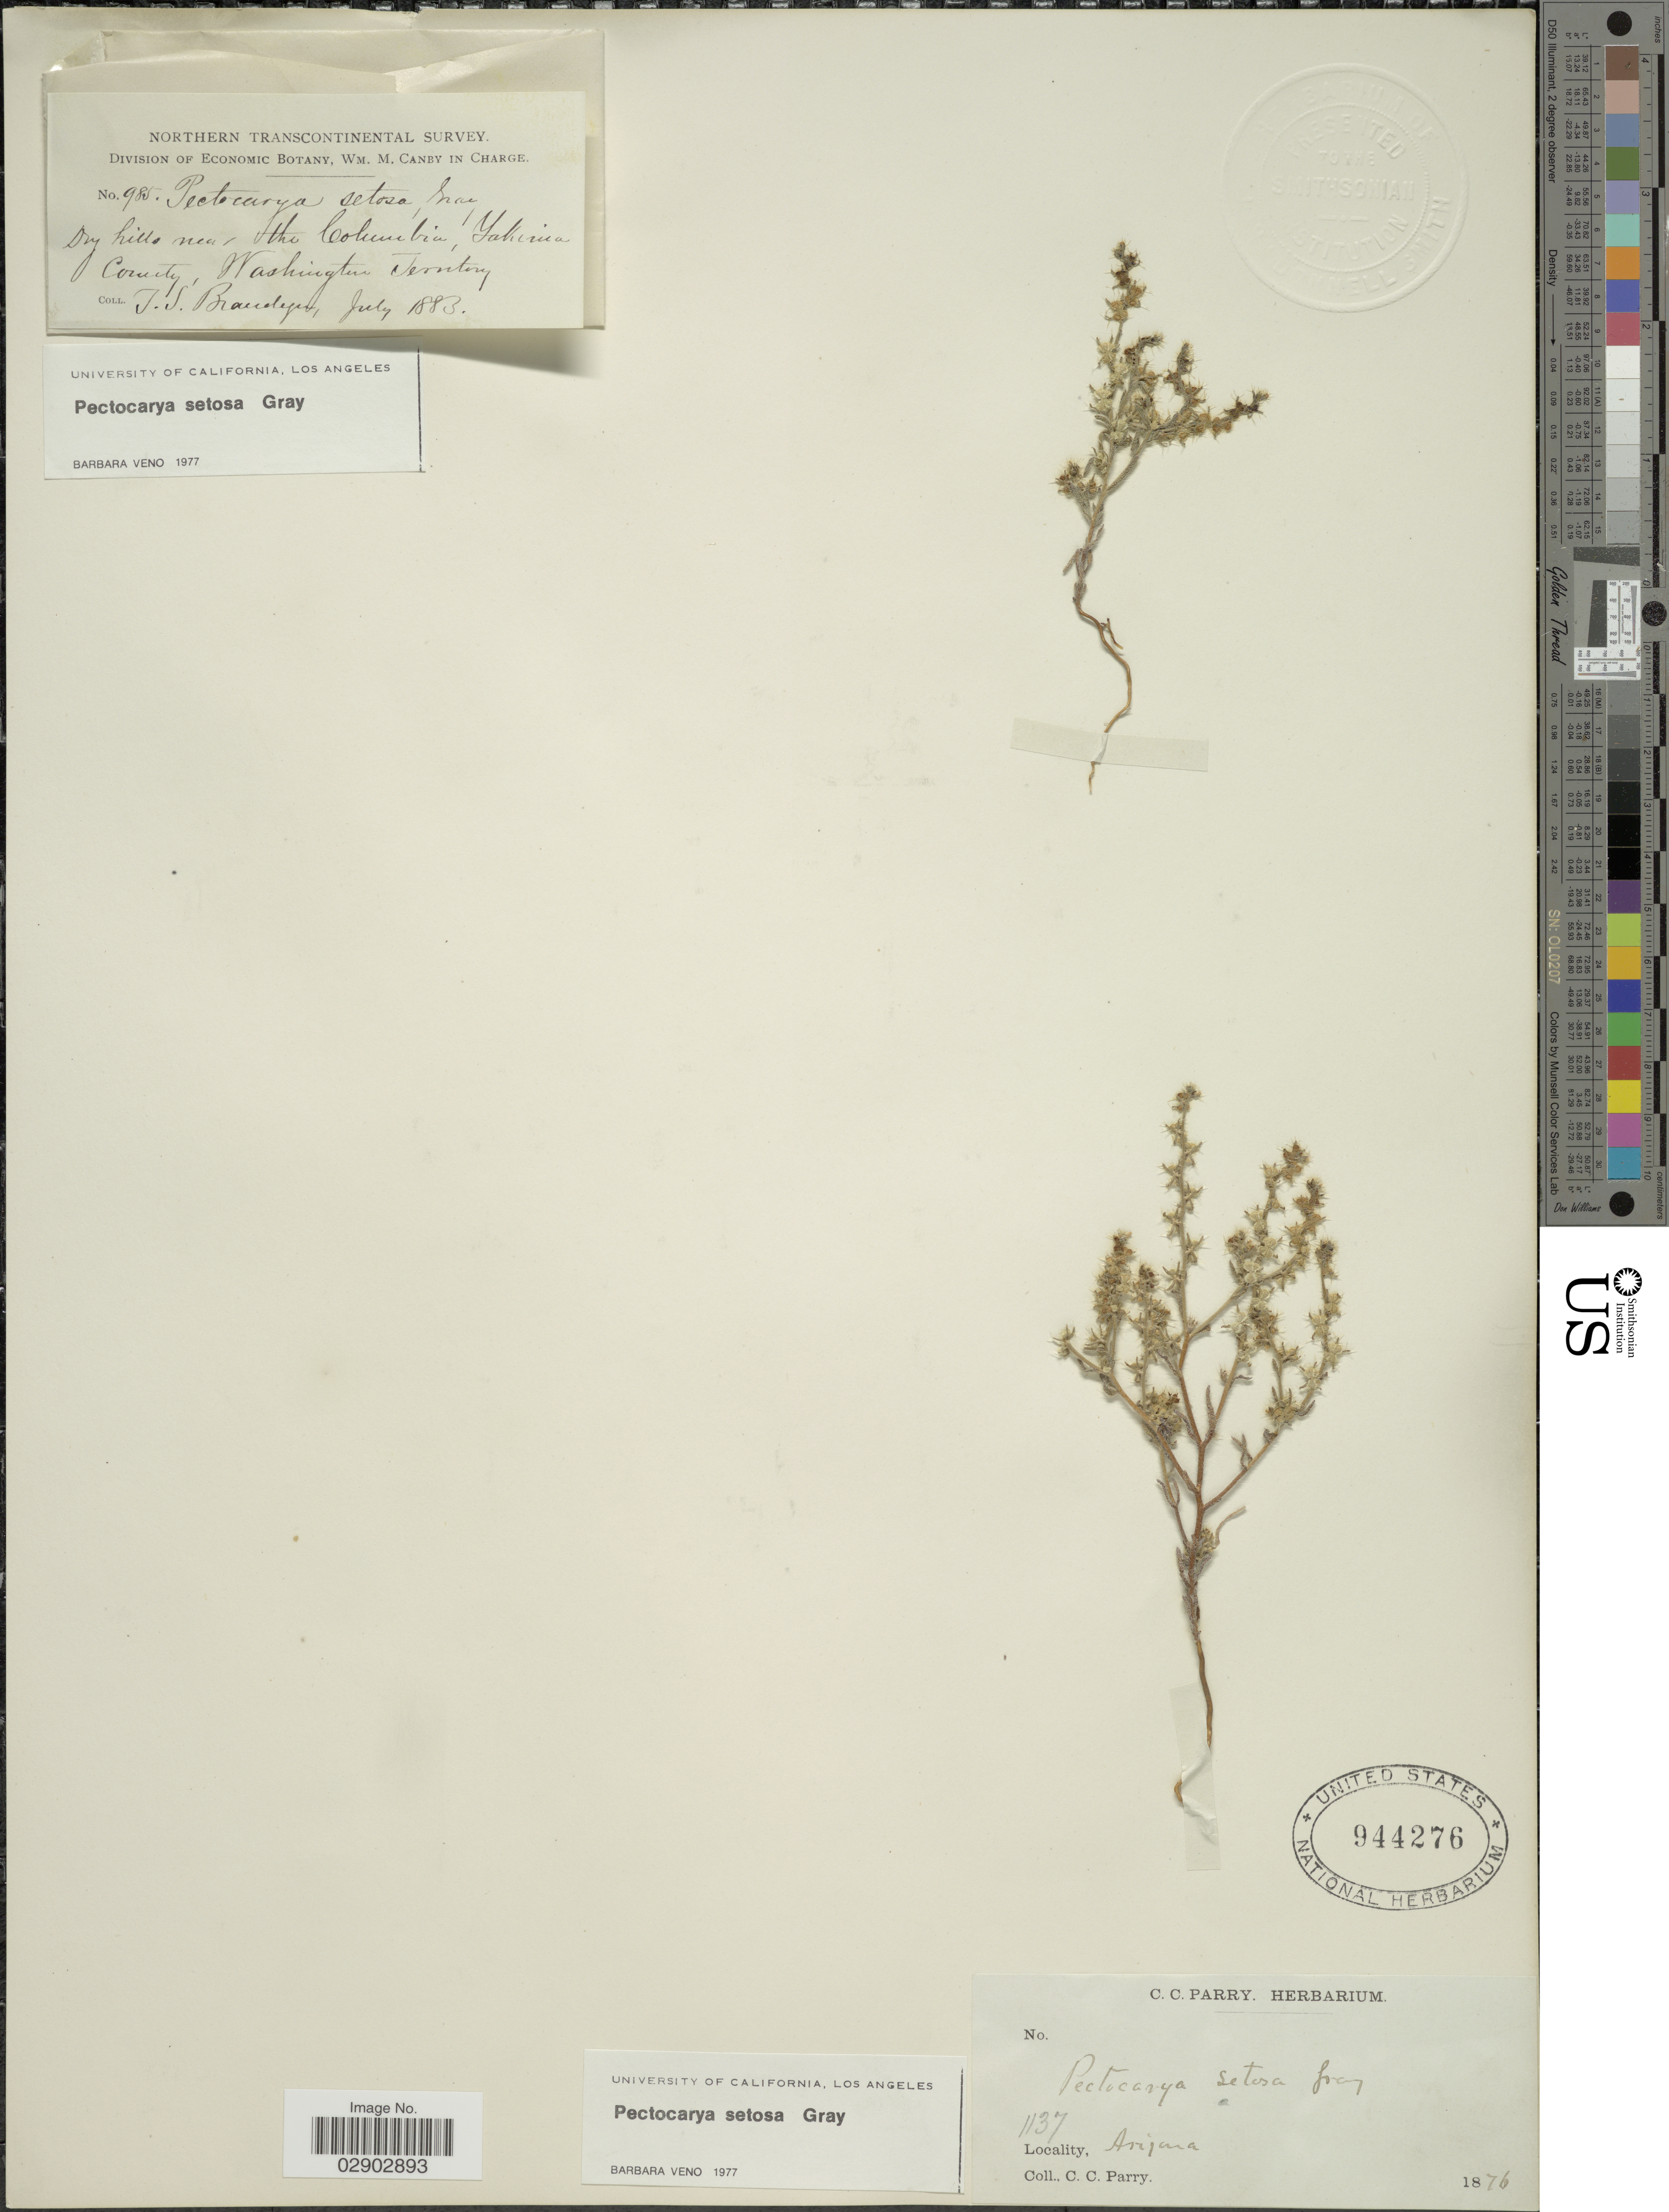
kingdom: Plantae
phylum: Tracheophyta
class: Magnoliopsida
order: Boraginales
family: Boraginaceae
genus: Pectocarya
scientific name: Pectocarya setosa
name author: A. Gray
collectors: T. S. Brandegee (herbarium)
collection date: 1883-07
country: United States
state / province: Washington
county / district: Yakima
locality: Dry hills near the Columbia, Yakima County, Washington Territory).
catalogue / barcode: US 944276-2